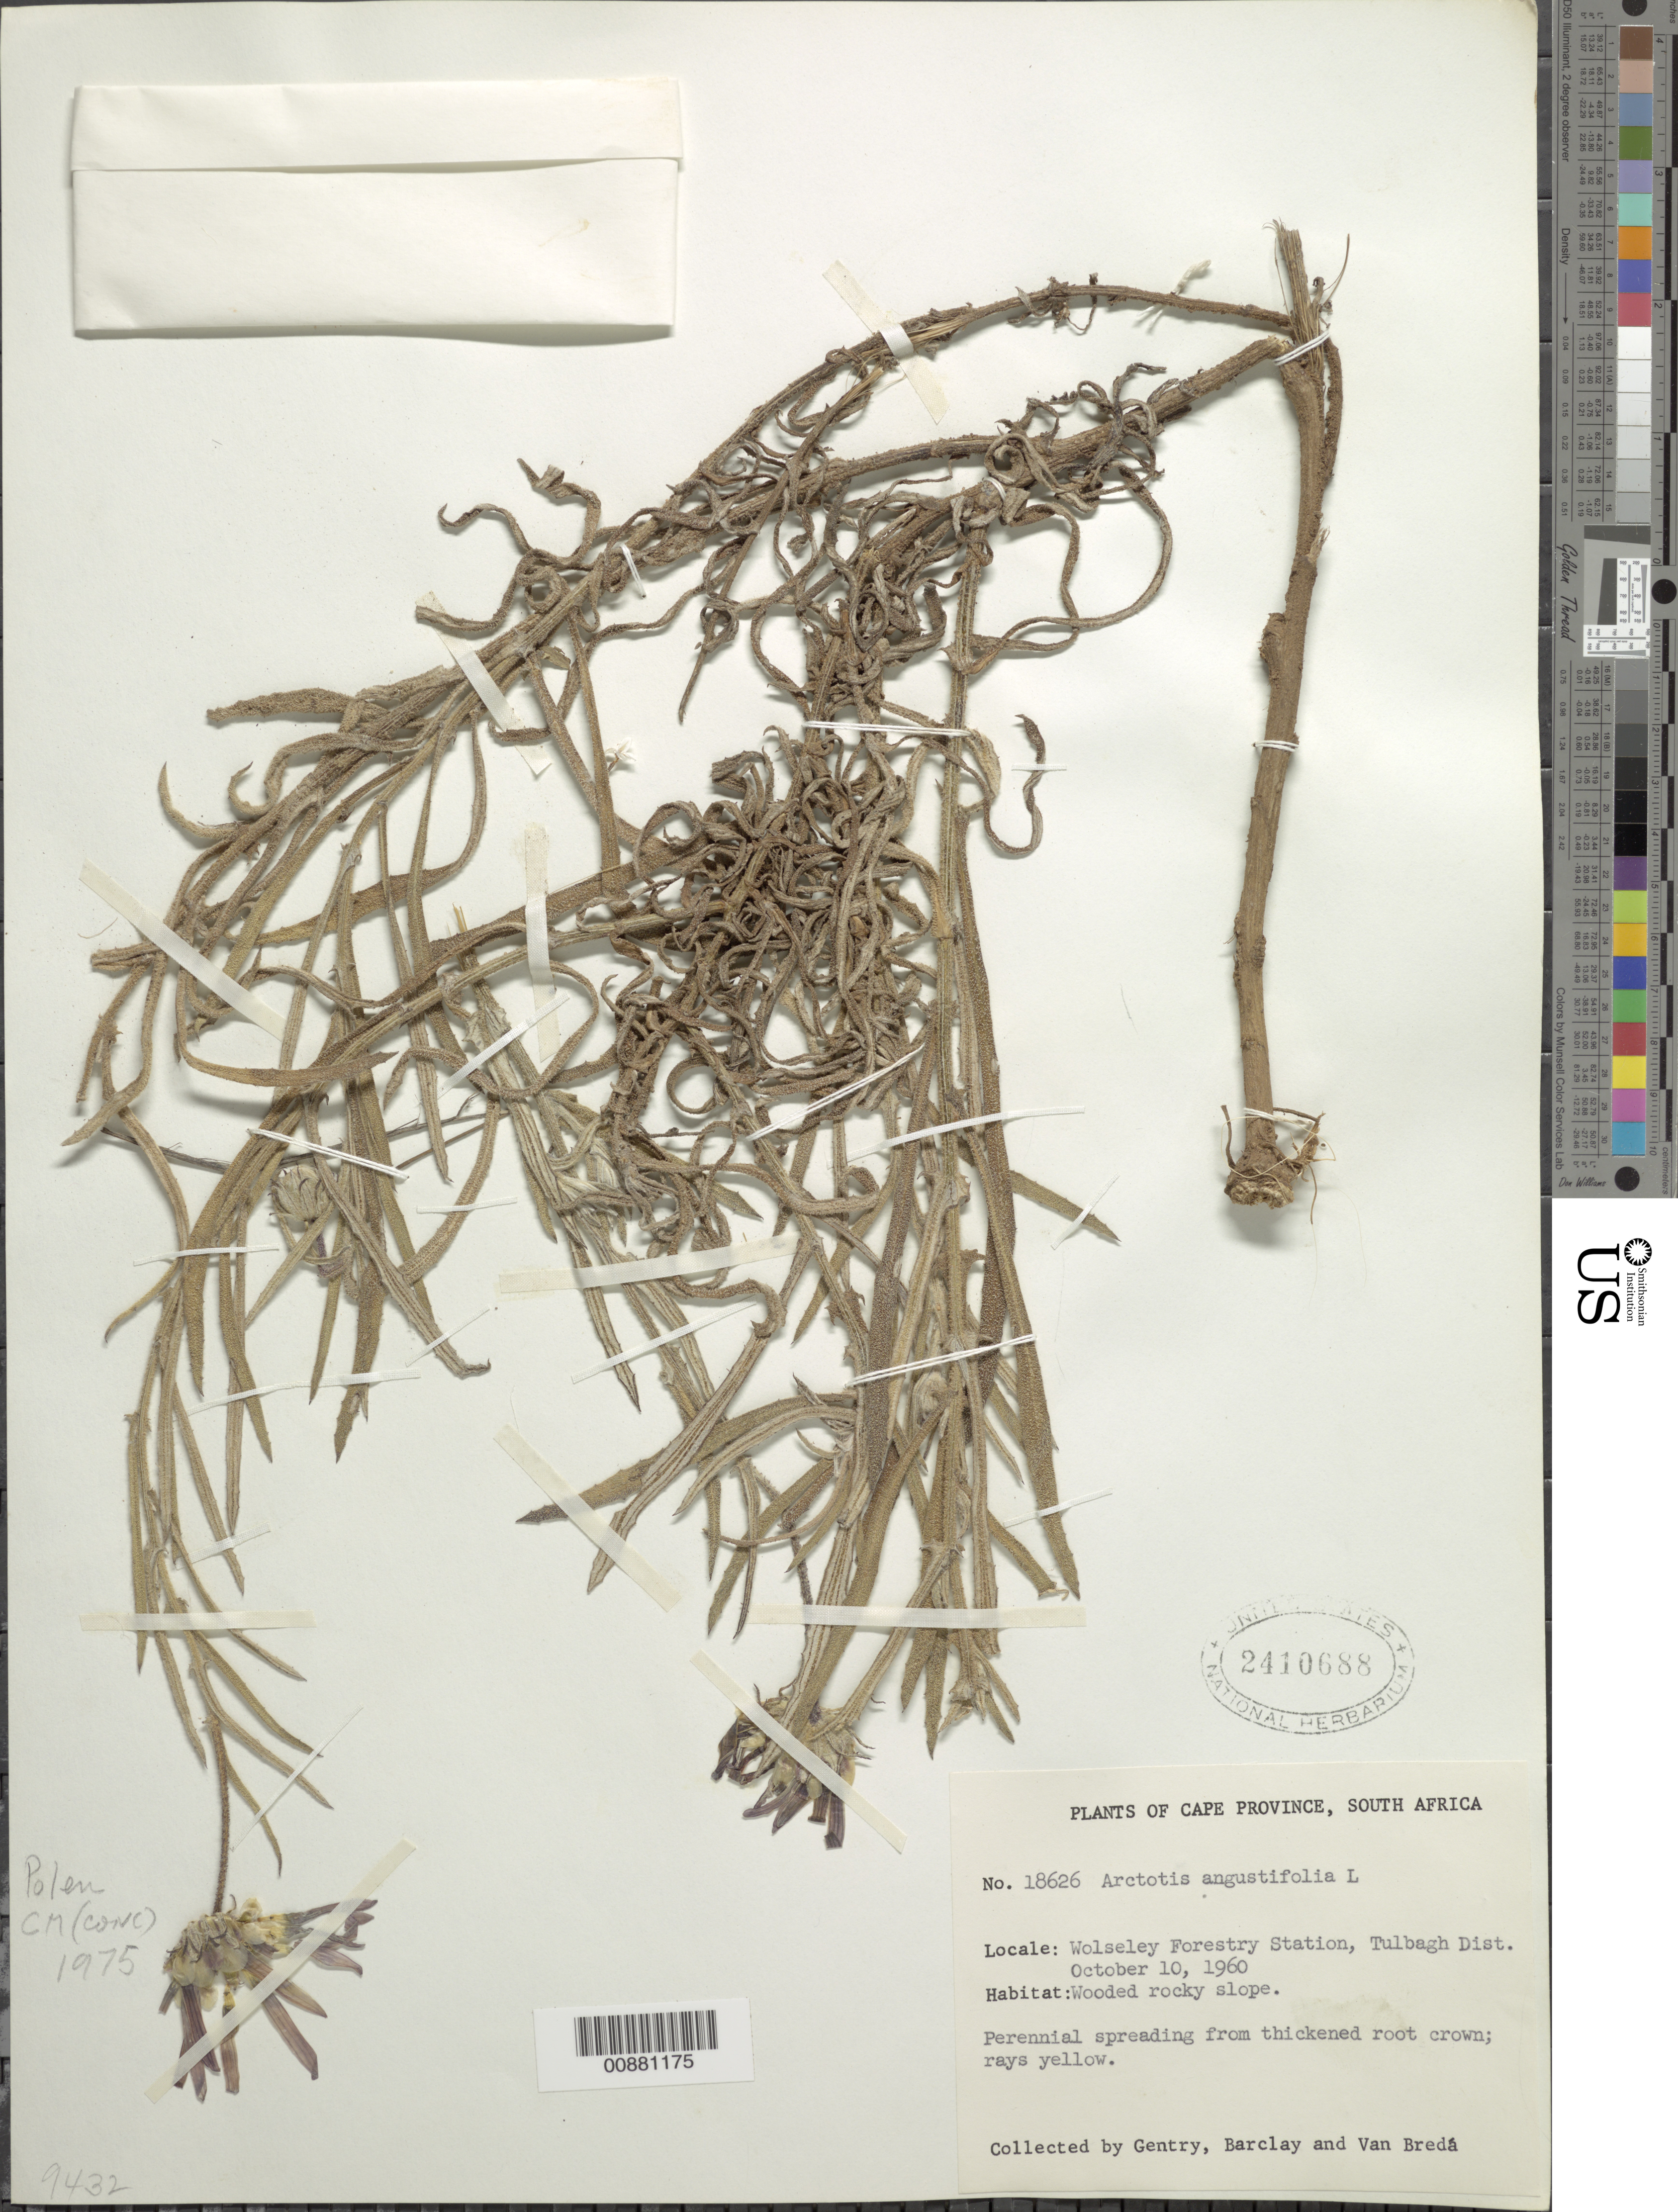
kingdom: Plantae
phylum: Tracheophyta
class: Magnoliopsida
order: Asterales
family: Asteraceae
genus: Arctotis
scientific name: Arctotis angustifolia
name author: L.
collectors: A. H. Gentry, -- Barclay & P. Van Breda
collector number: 18626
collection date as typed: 10 October 1960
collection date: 1960-10-10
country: South Africa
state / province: Western Cape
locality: Wolseley Forestry Station, Tulbagh Dist.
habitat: Wooded rocky slope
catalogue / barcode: US 2410688